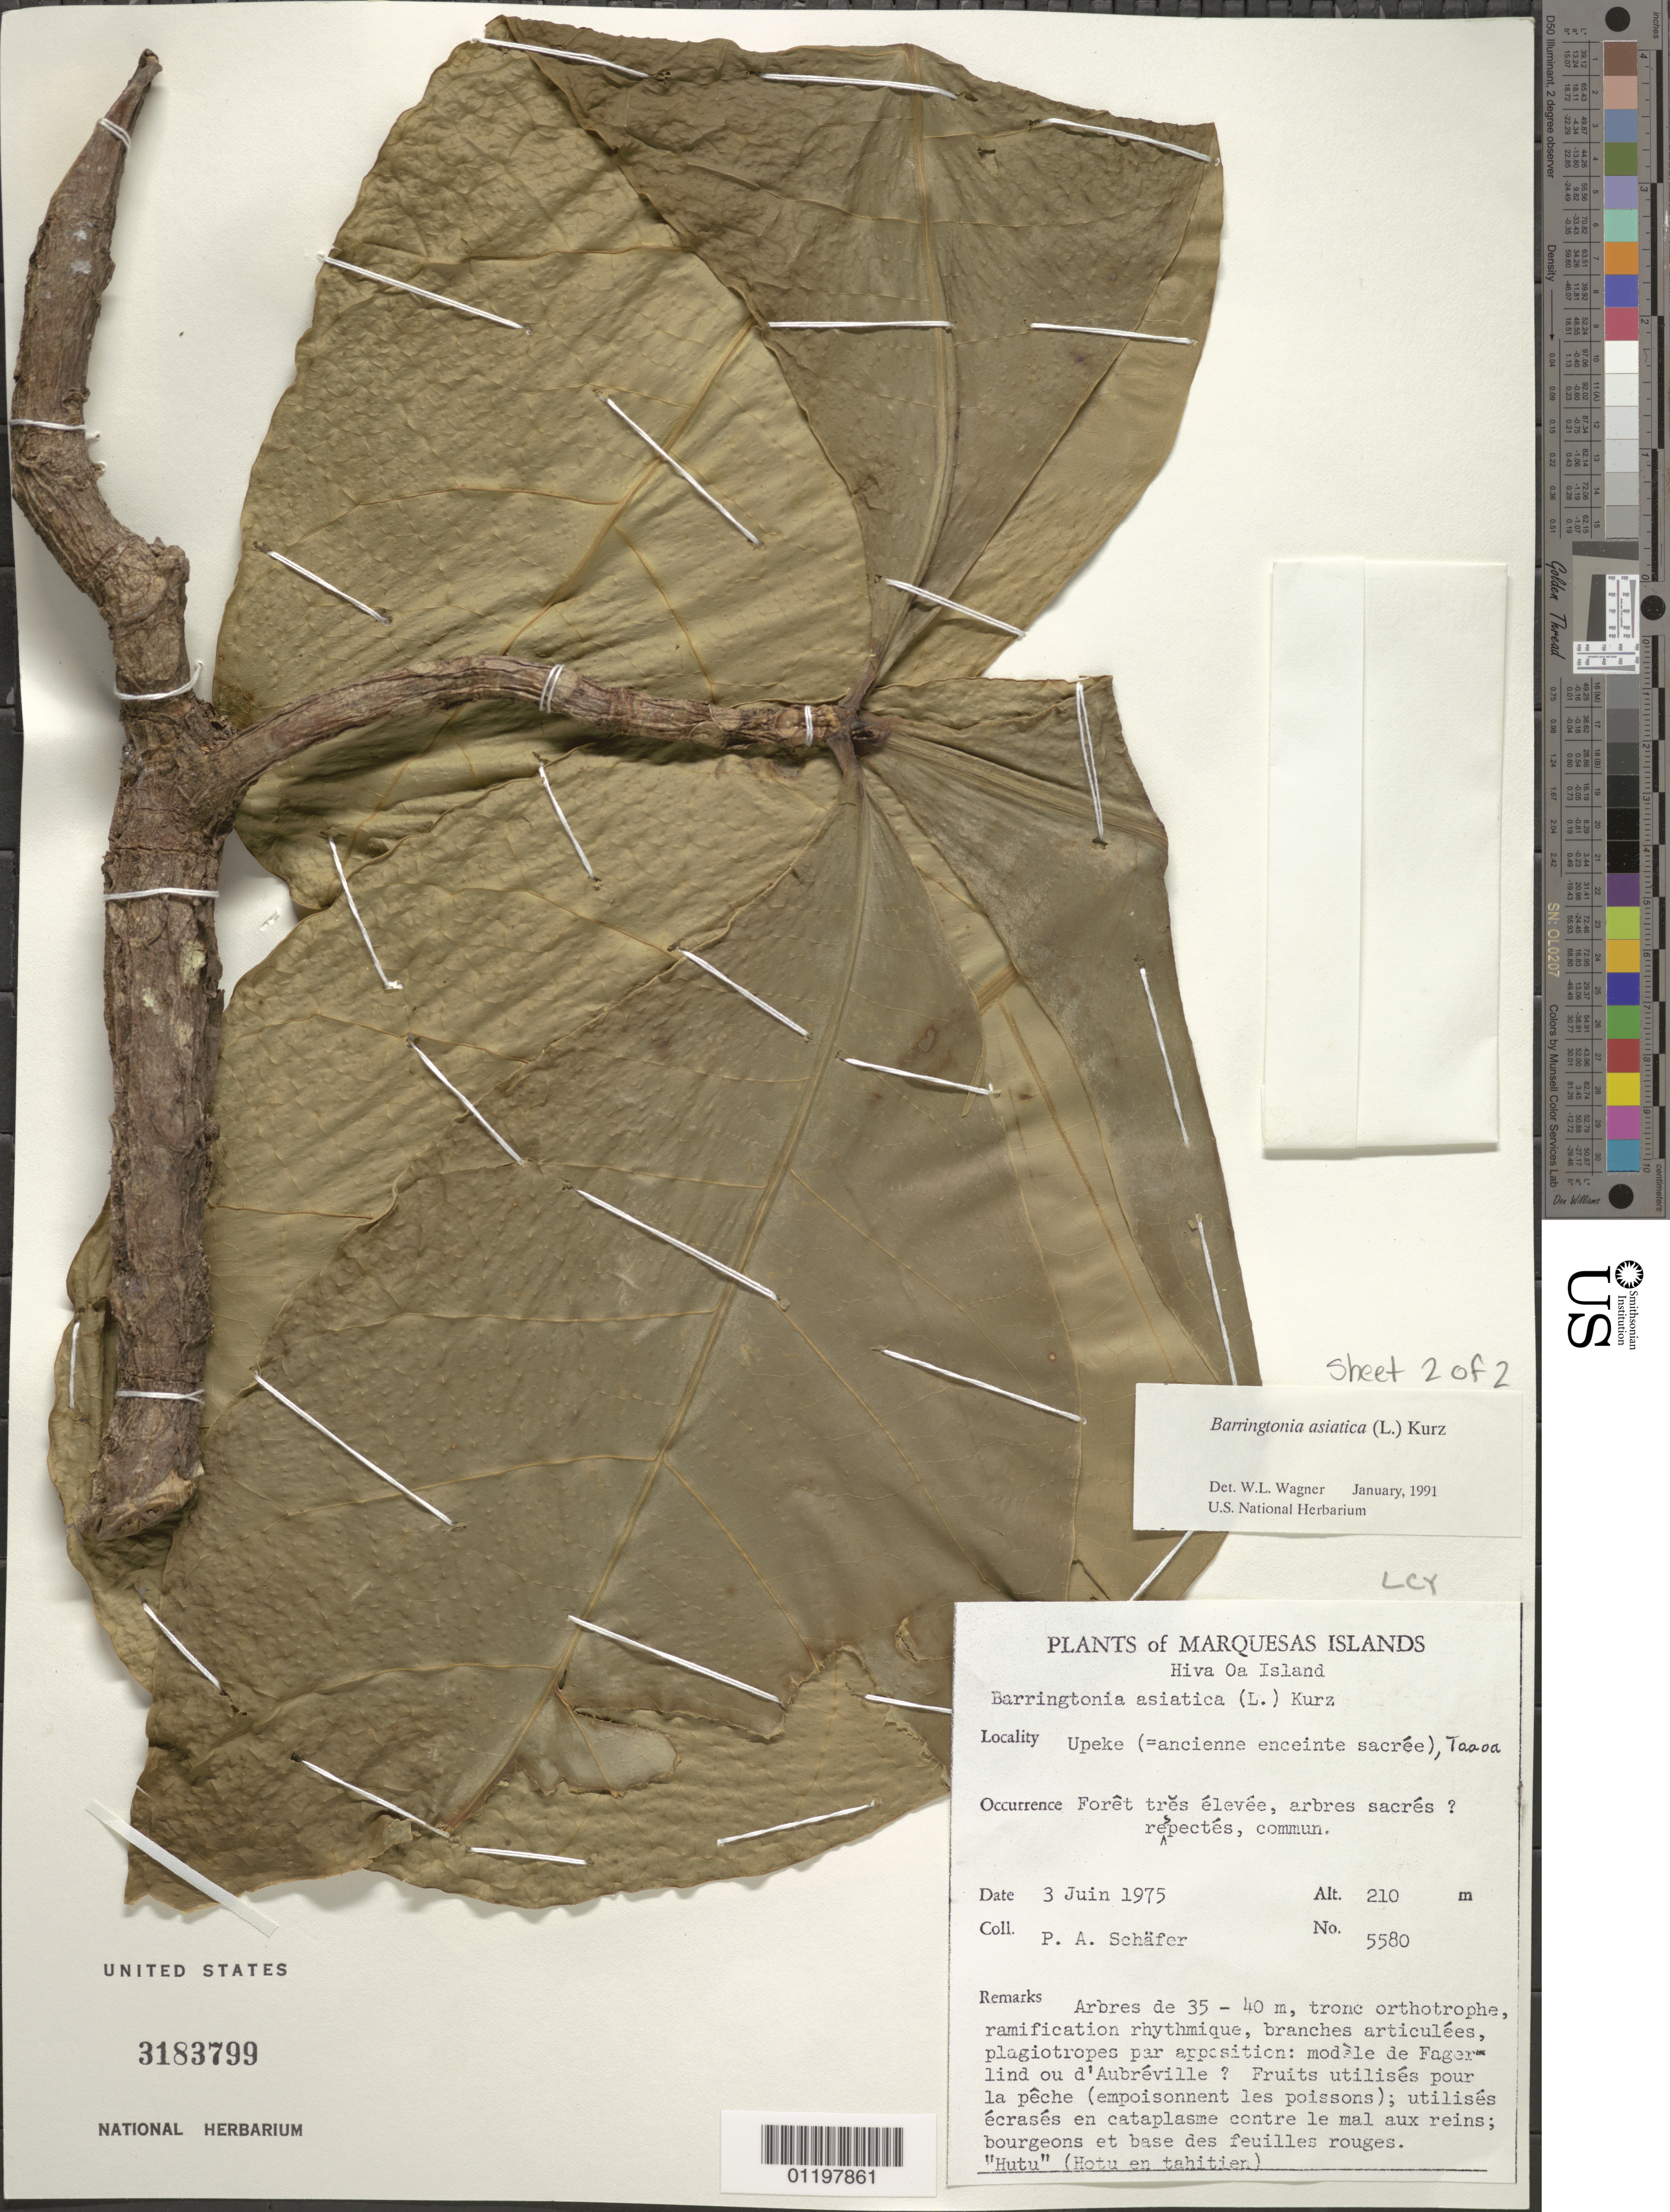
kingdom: Plantae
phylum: Tracheophyta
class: Magnoliopsida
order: Ericales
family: Lecythidaceae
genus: Barringtonia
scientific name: Barringtonia asiatica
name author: (L.) Kurz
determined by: Wagner, W. L., (BOT), Smithsonian Institution - National Museum of Natural History (UNITED STATES)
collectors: P. A. Schäfer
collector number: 5580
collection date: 1975-06-03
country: French Polynesia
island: Hiva Oa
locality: Upeke, Taaoa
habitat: Forêt trés élevée, commun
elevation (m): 210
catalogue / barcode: US 3183799